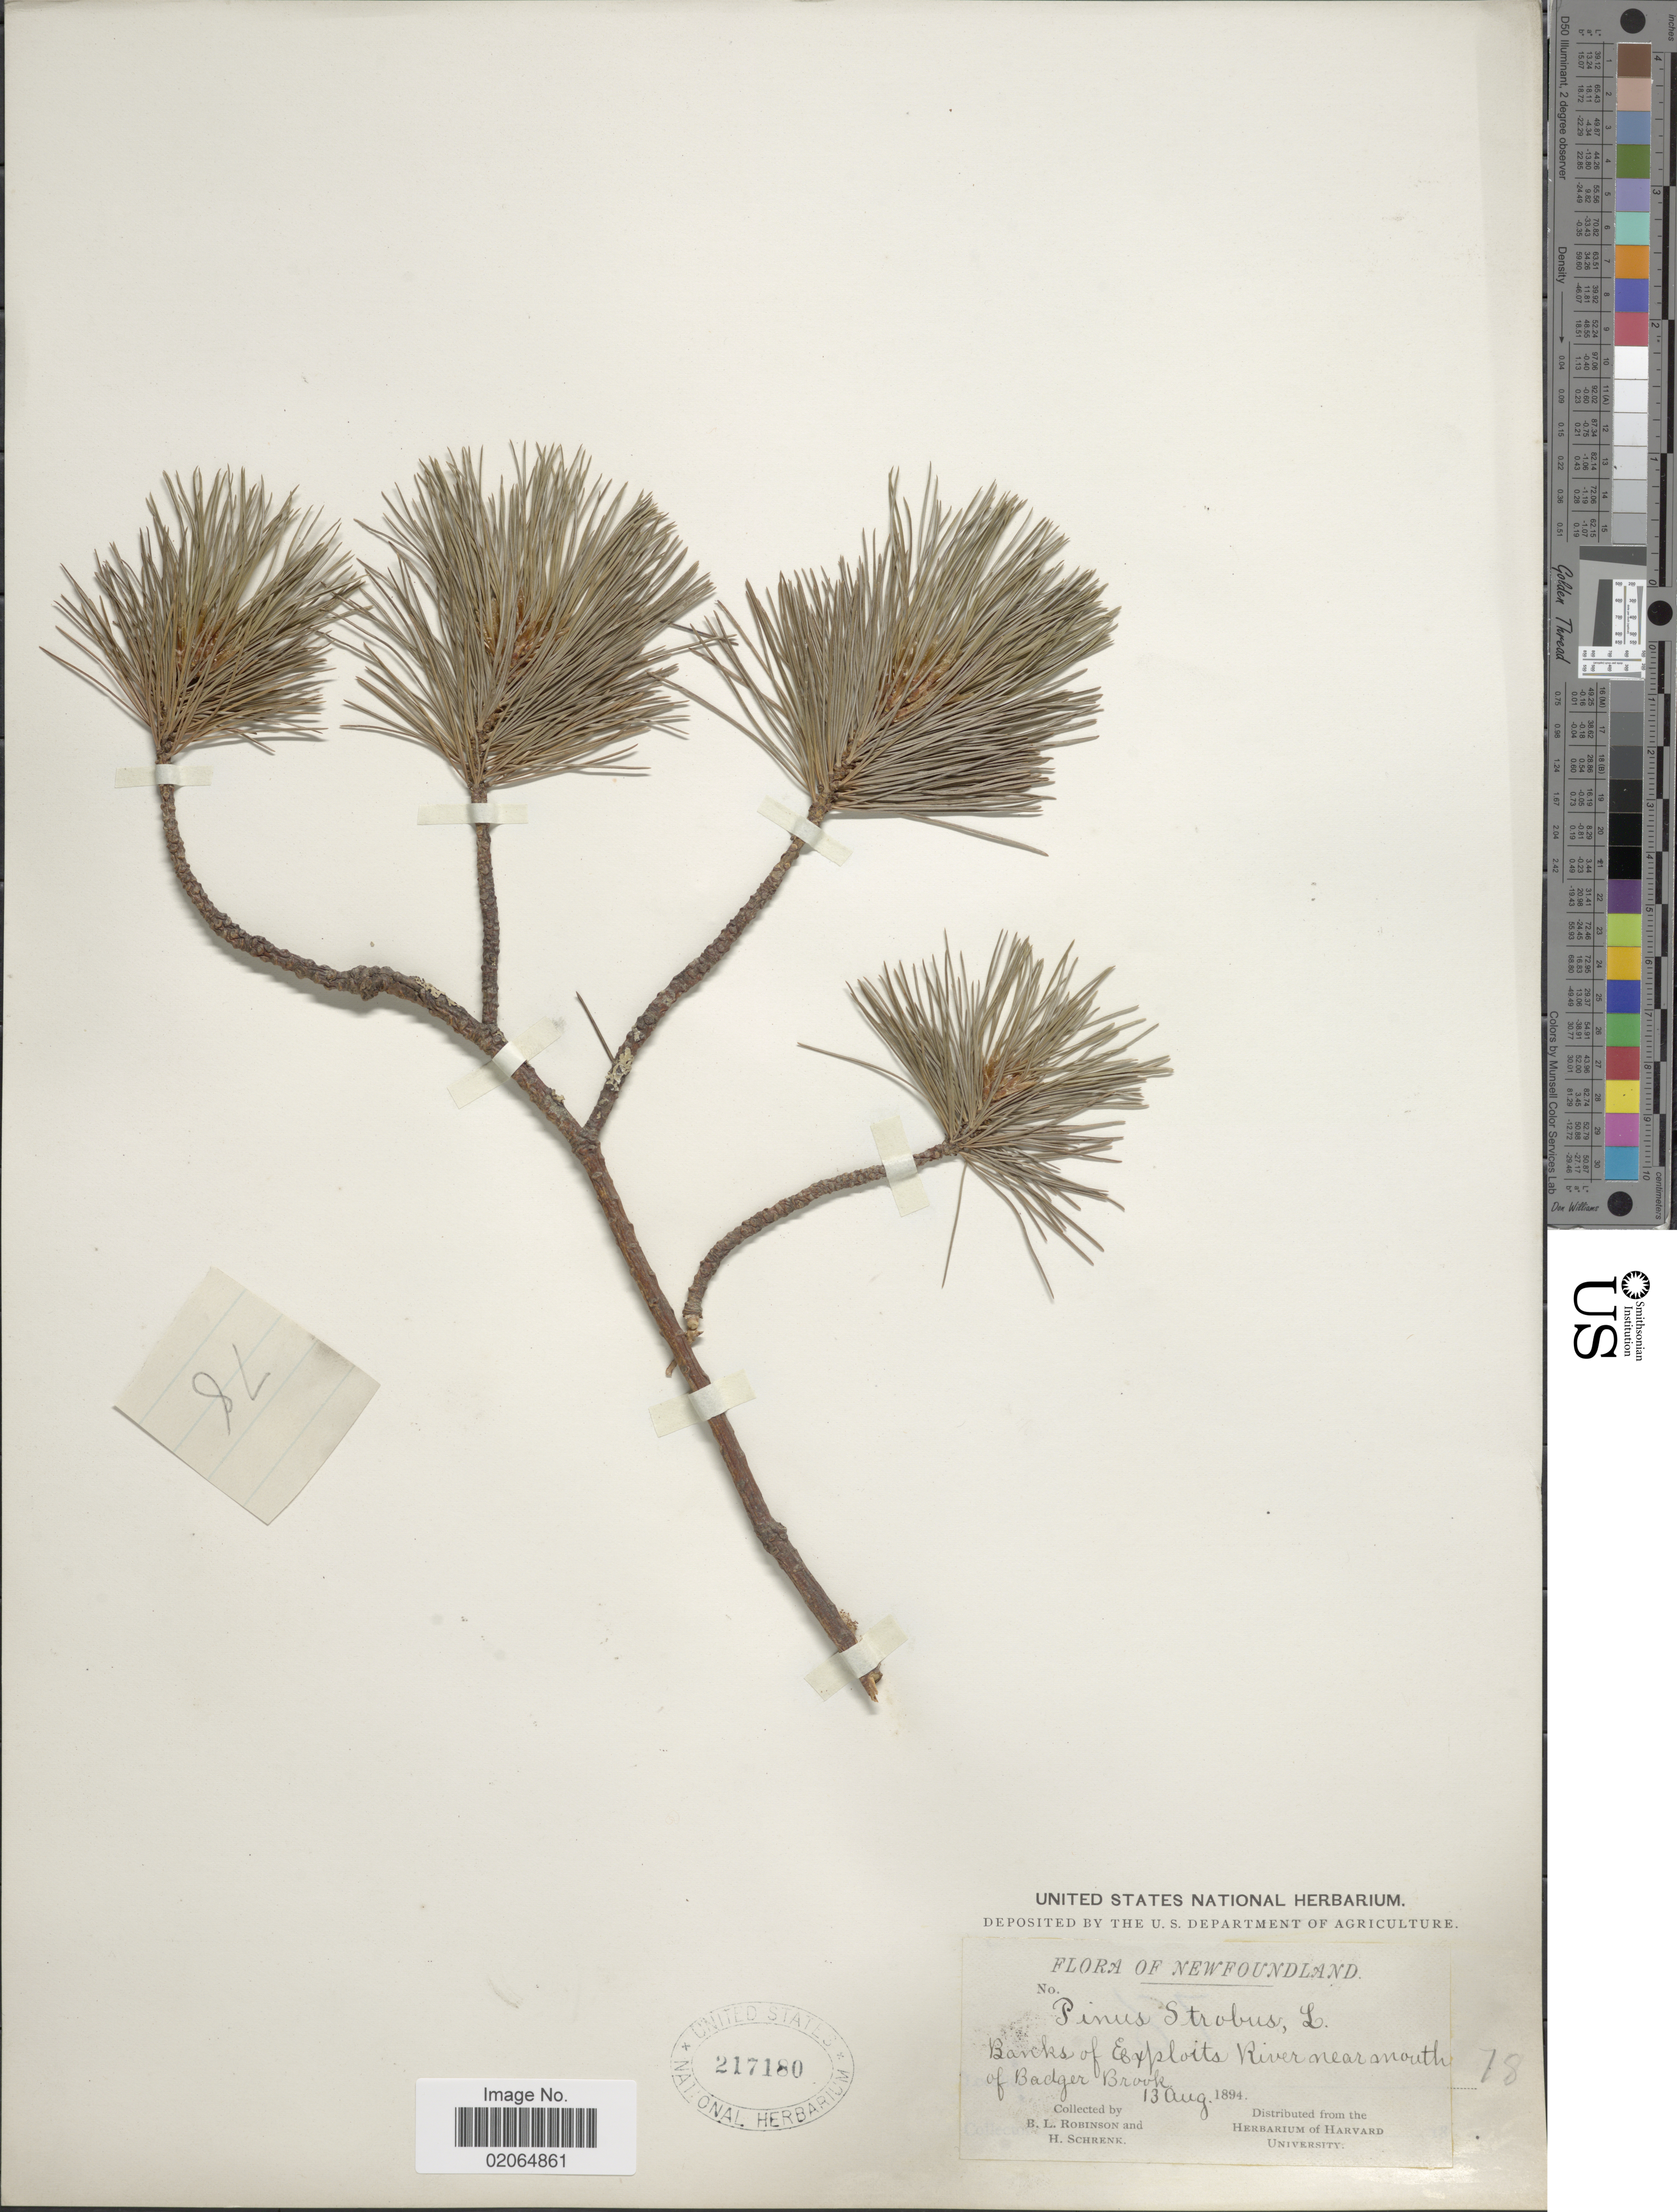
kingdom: Plantae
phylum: Tracheophyta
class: Pinopsida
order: Pinales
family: Pinaceae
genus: Pinus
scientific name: Pinus strobus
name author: L.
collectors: B. L. Robinson & H. v. Schrenk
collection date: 1894-08-13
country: Canada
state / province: Newfoundland and Labrador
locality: Banks of Exploits River near mount of Badger Brook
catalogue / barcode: US 217180